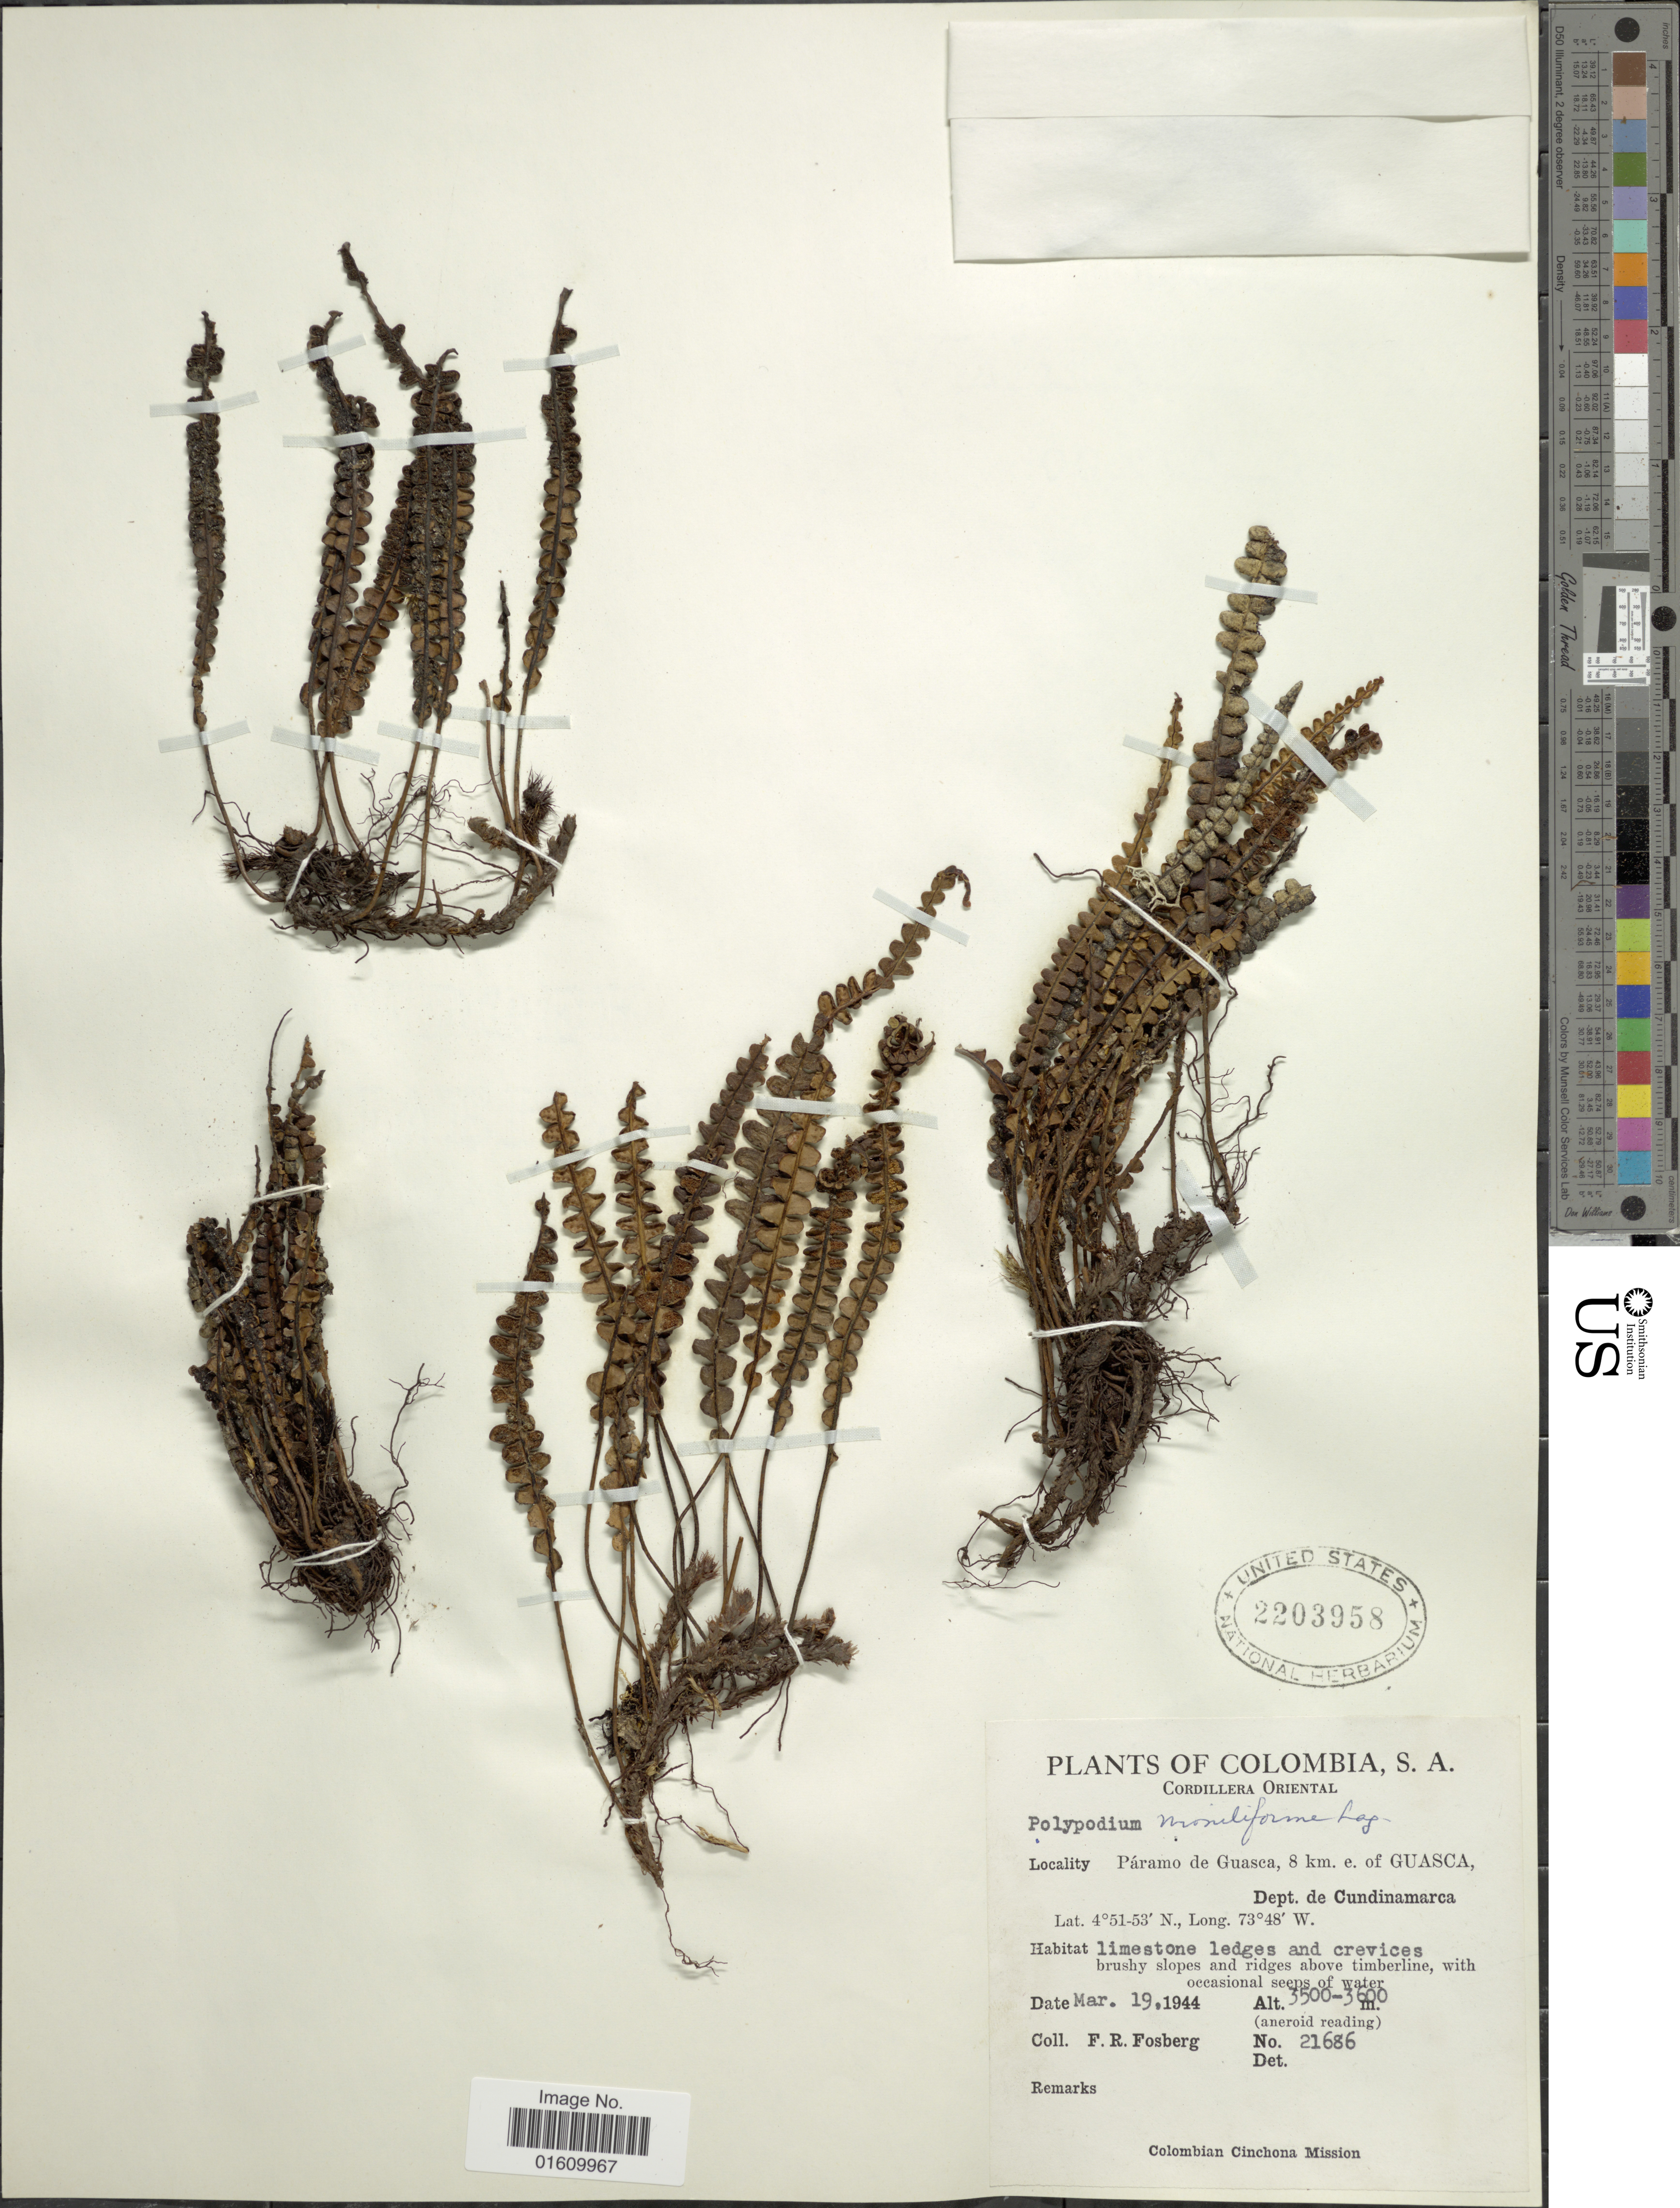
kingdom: Plantae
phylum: Tracheophyta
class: Polypodiopsida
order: Polypodiales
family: Polypodiaceae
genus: Melpomene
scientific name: Melpomene moniliformis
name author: (Lag. ex Sw.) A.R. Sm. & R.C. Moran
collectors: F. R. Fosberg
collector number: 21686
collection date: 1944-03-19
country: Colombia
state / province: Cundinamarca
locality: Cordillera Oriental, Paramo de Guasca, 8 km. e. of Guasca, Dept de Cundinamarca, brushy slopes and ridges above timberlinem with occasional seeps of water.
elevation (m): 3500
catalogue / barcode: US 2203958